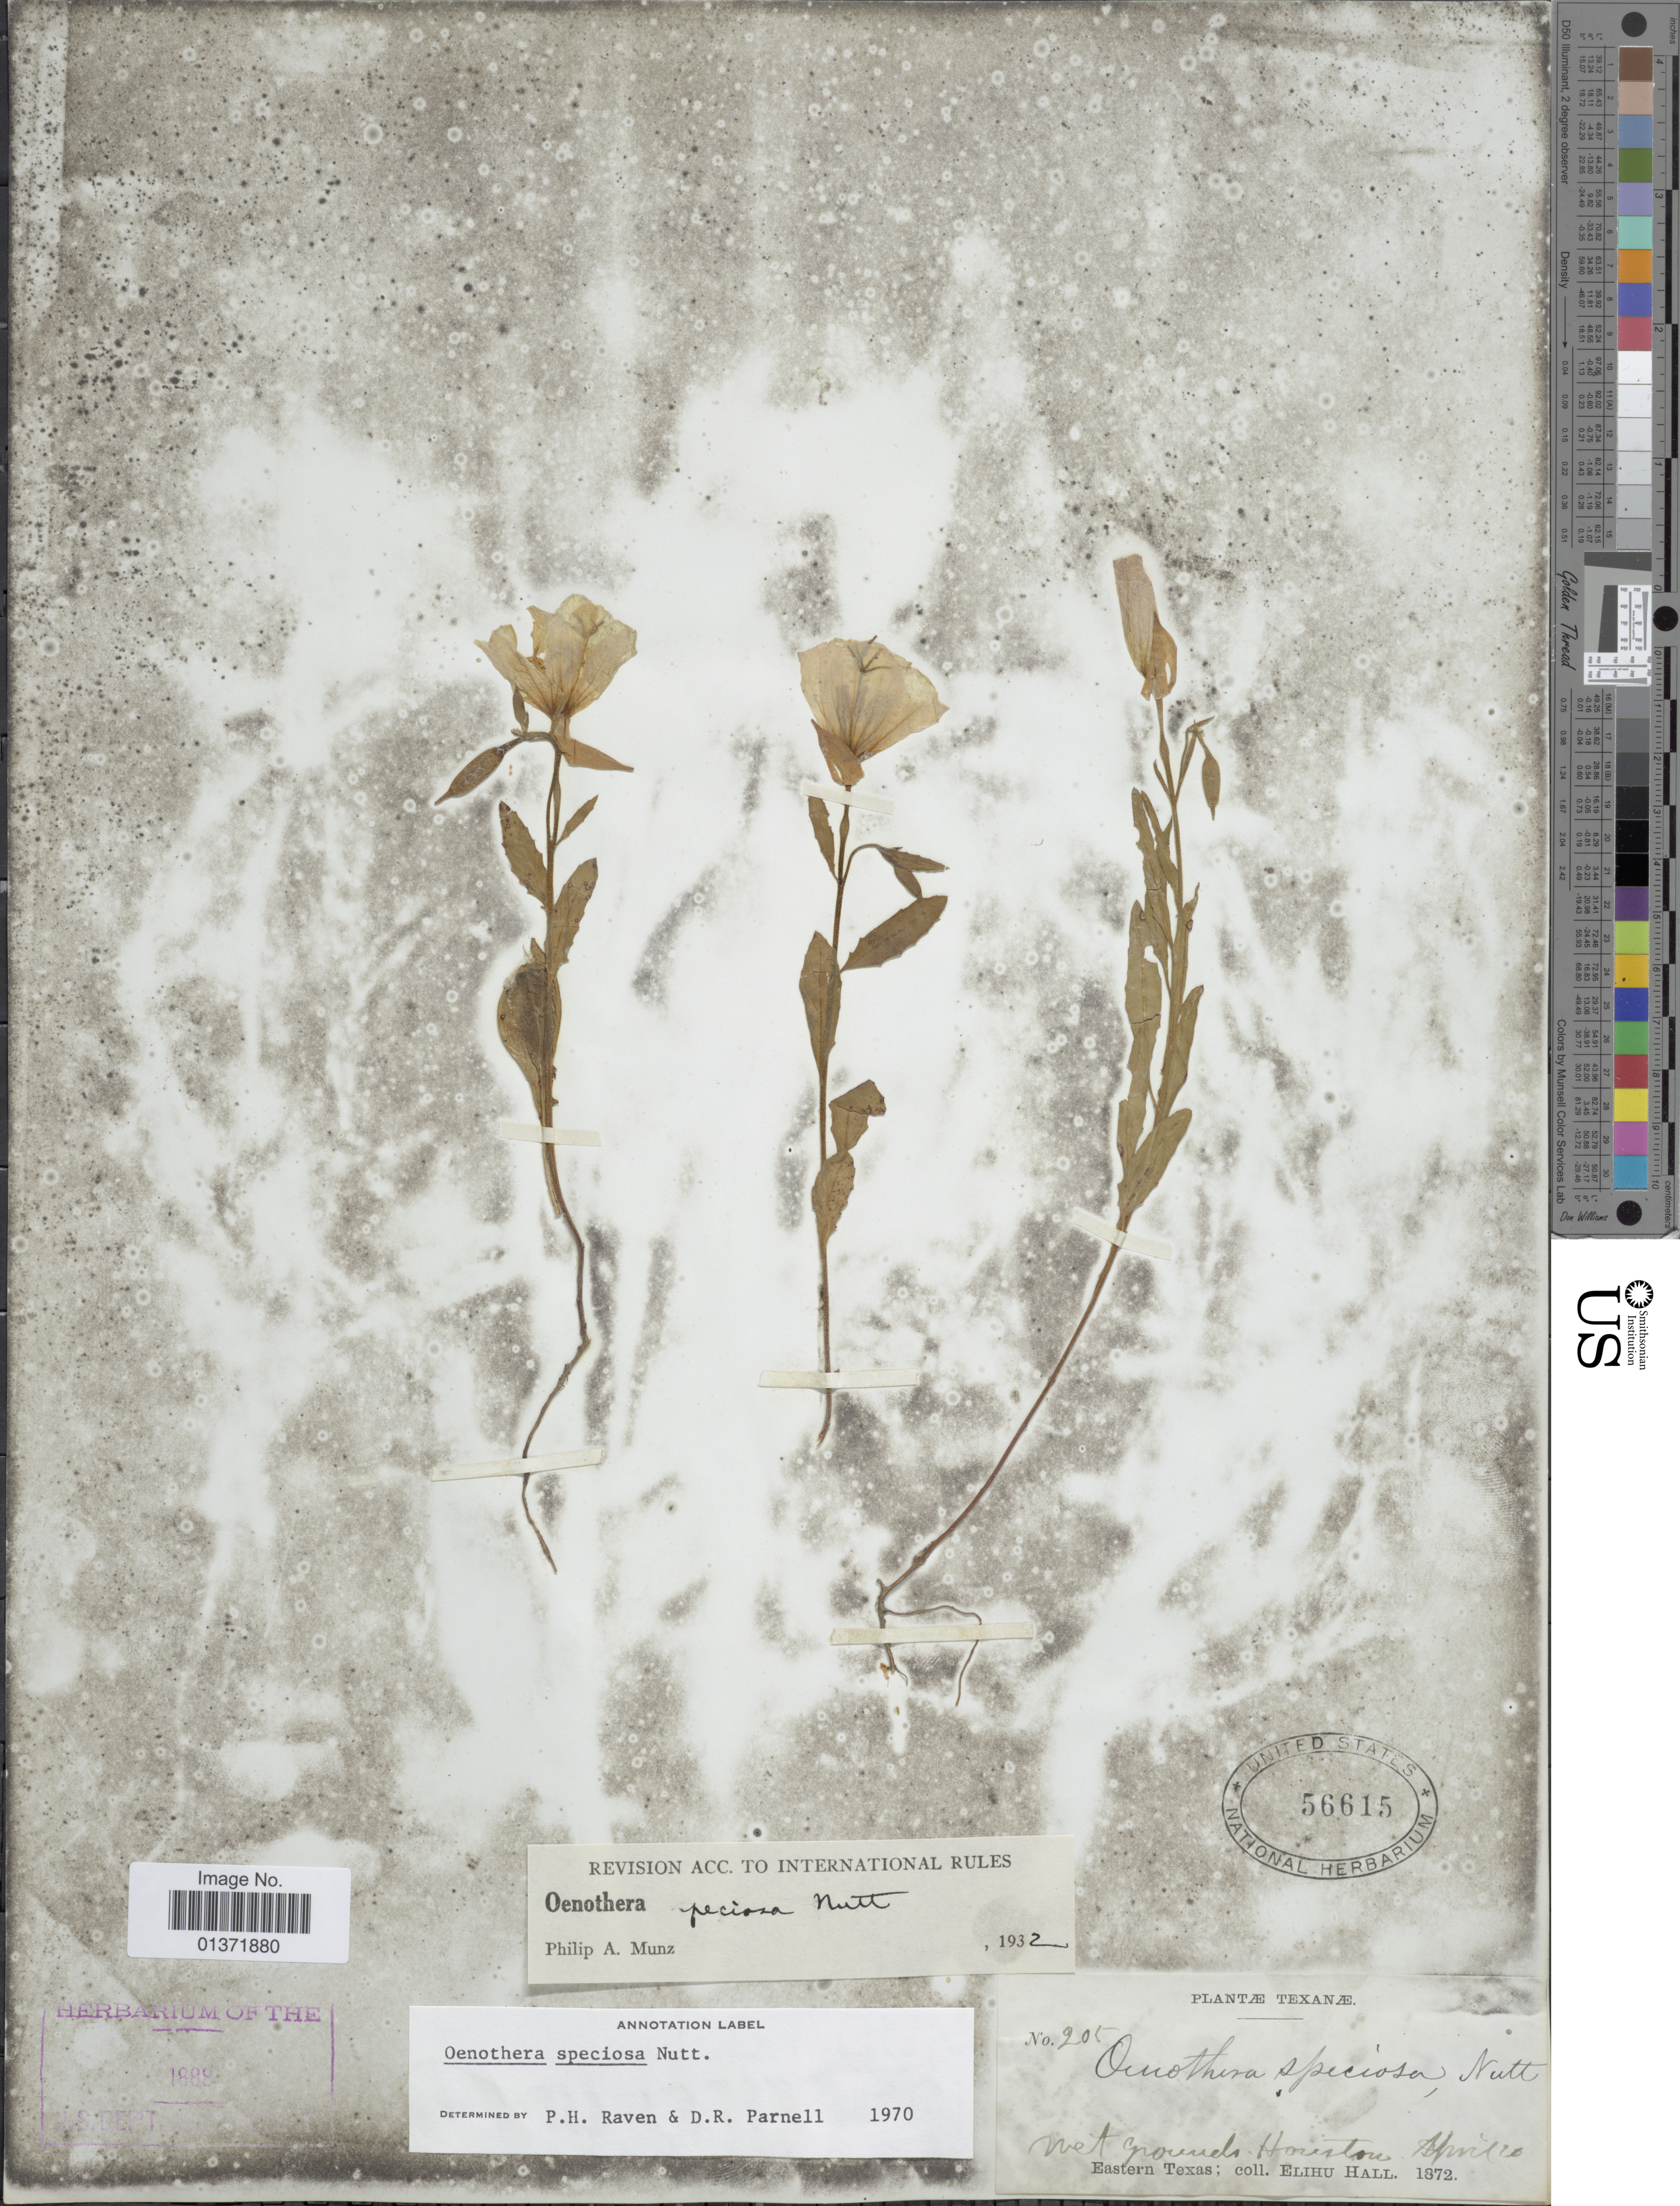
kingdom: Plantae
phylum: Tracheophyta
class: Magnoliopsida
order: Myrtales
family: Onagraceae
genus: Oenothera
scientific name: Oenothera speciosa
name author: Nutt.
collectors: E. Hall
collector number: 205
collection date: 1872-04-20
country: United States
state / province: Texas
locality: Eastern Texas, Houston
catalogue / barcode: US 56615